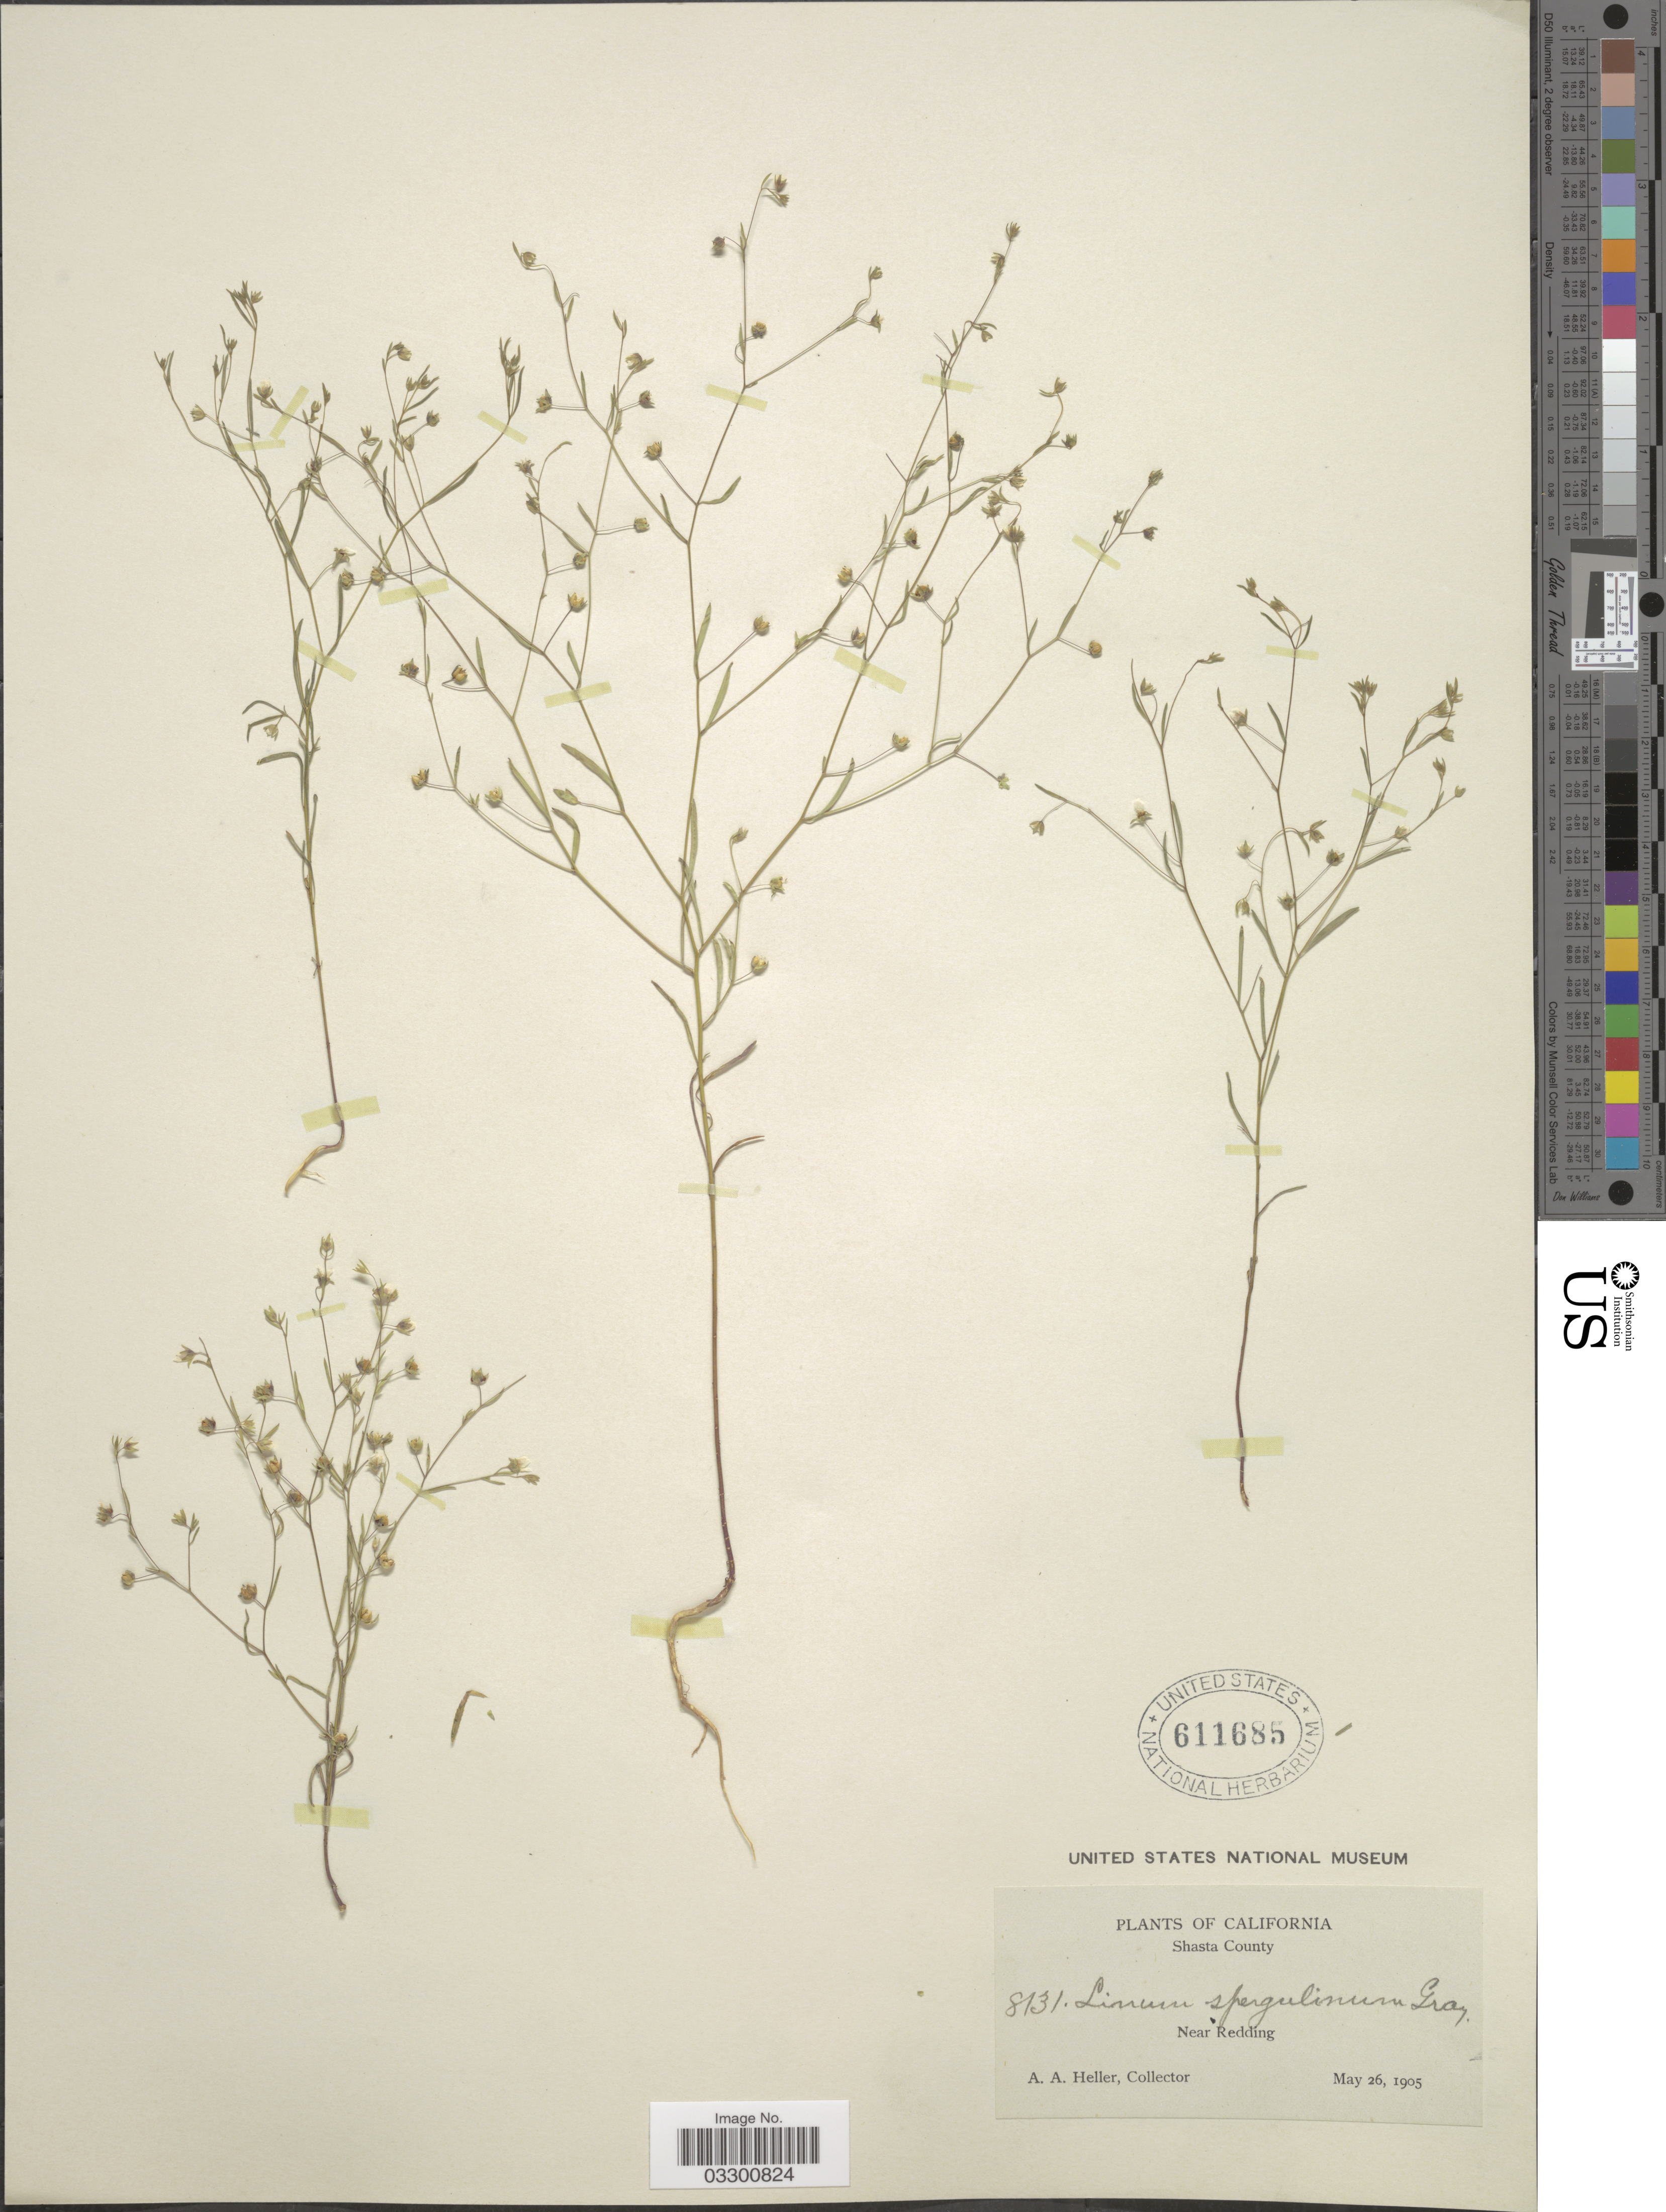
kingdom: Plantae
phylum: Tracheophyta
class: Magnoliopsida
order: Malpighiales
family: Linaceae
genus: Hesperolinon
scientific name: Hesperolinon spergulinum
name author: (A. Gray) Small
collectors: A. A. Heller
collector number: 8131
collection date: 1905-05-26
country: United States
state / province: California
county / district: Shasta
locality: Shasta County, Near Redding.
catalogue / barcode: US 611685